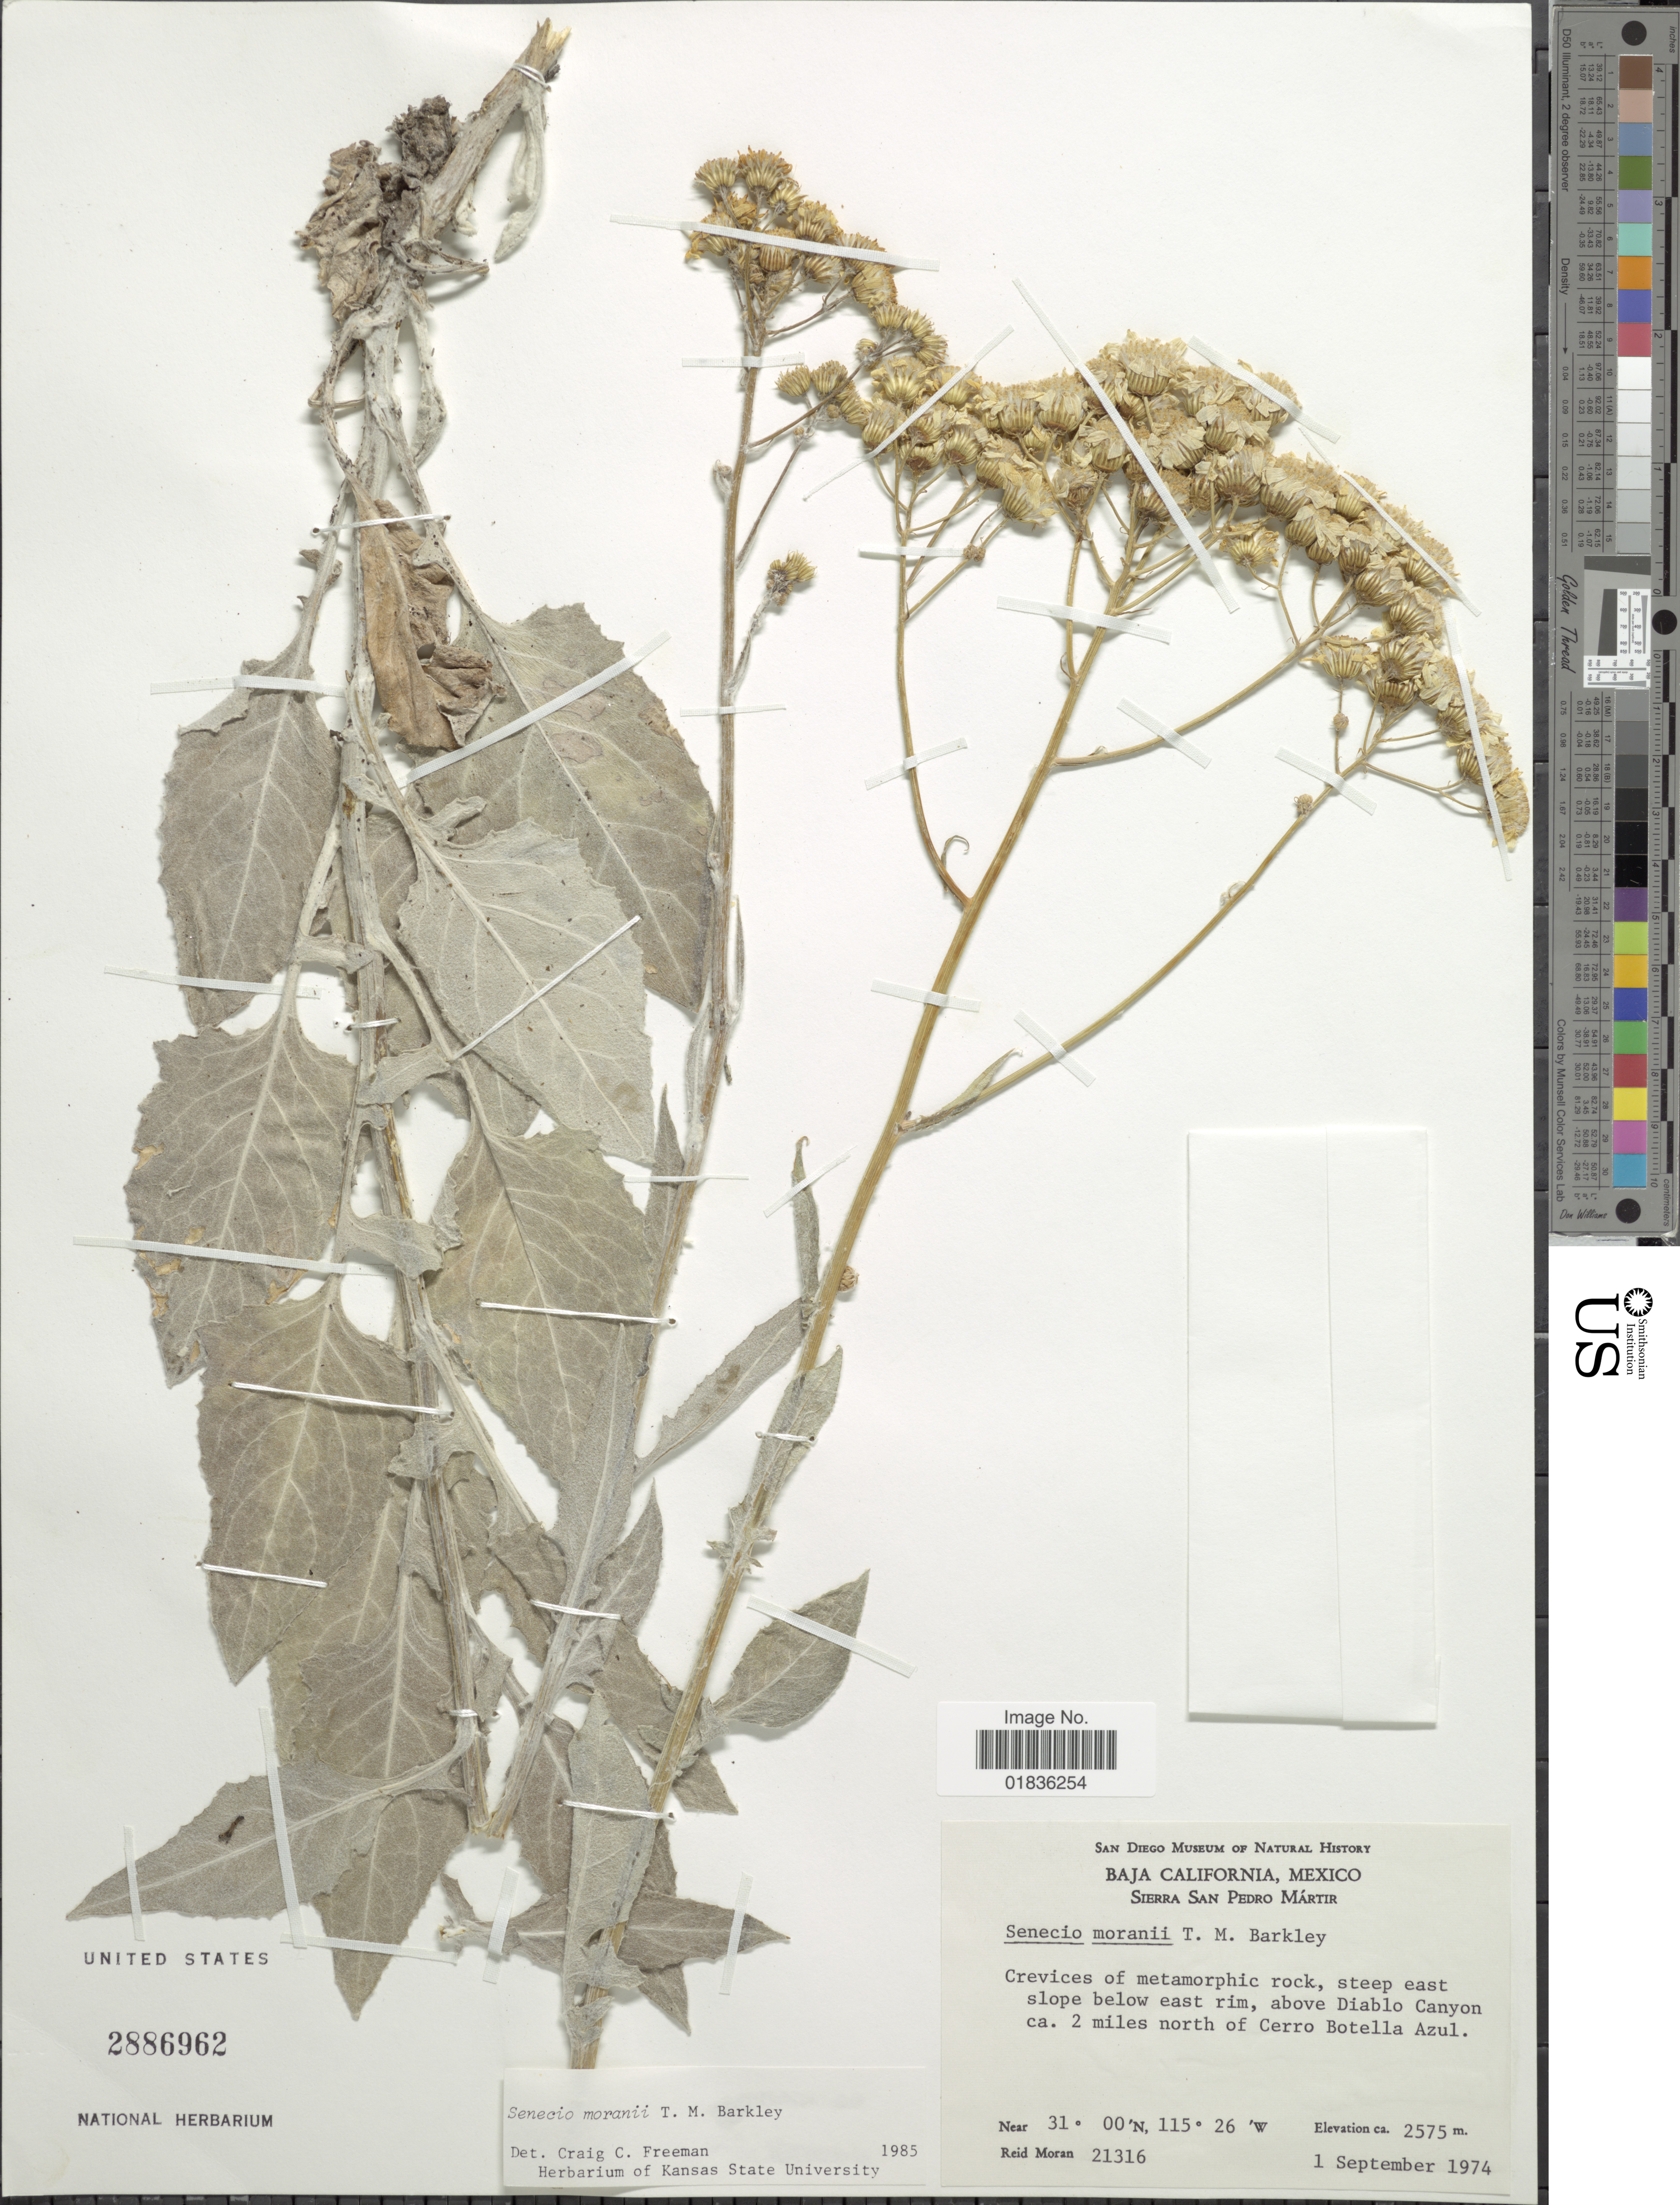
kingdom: Plantae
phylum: Tracheophyta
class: Magnoliopsida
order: Asterales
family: Asteraceae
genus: Senecio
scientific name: Senecio moranii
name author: T.M. Barkley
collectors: R. V. Moran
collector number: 21316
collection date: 1974-09-01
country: Mexico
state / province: Baja California Norte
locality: Sierra San Pedro Martir, crevices of metmorphic rock, steep east slope below east rim, above Diablo Canyon ca. 2 miles north of Cerro Botella Azul.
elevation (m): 2575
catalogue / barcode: US 2886962